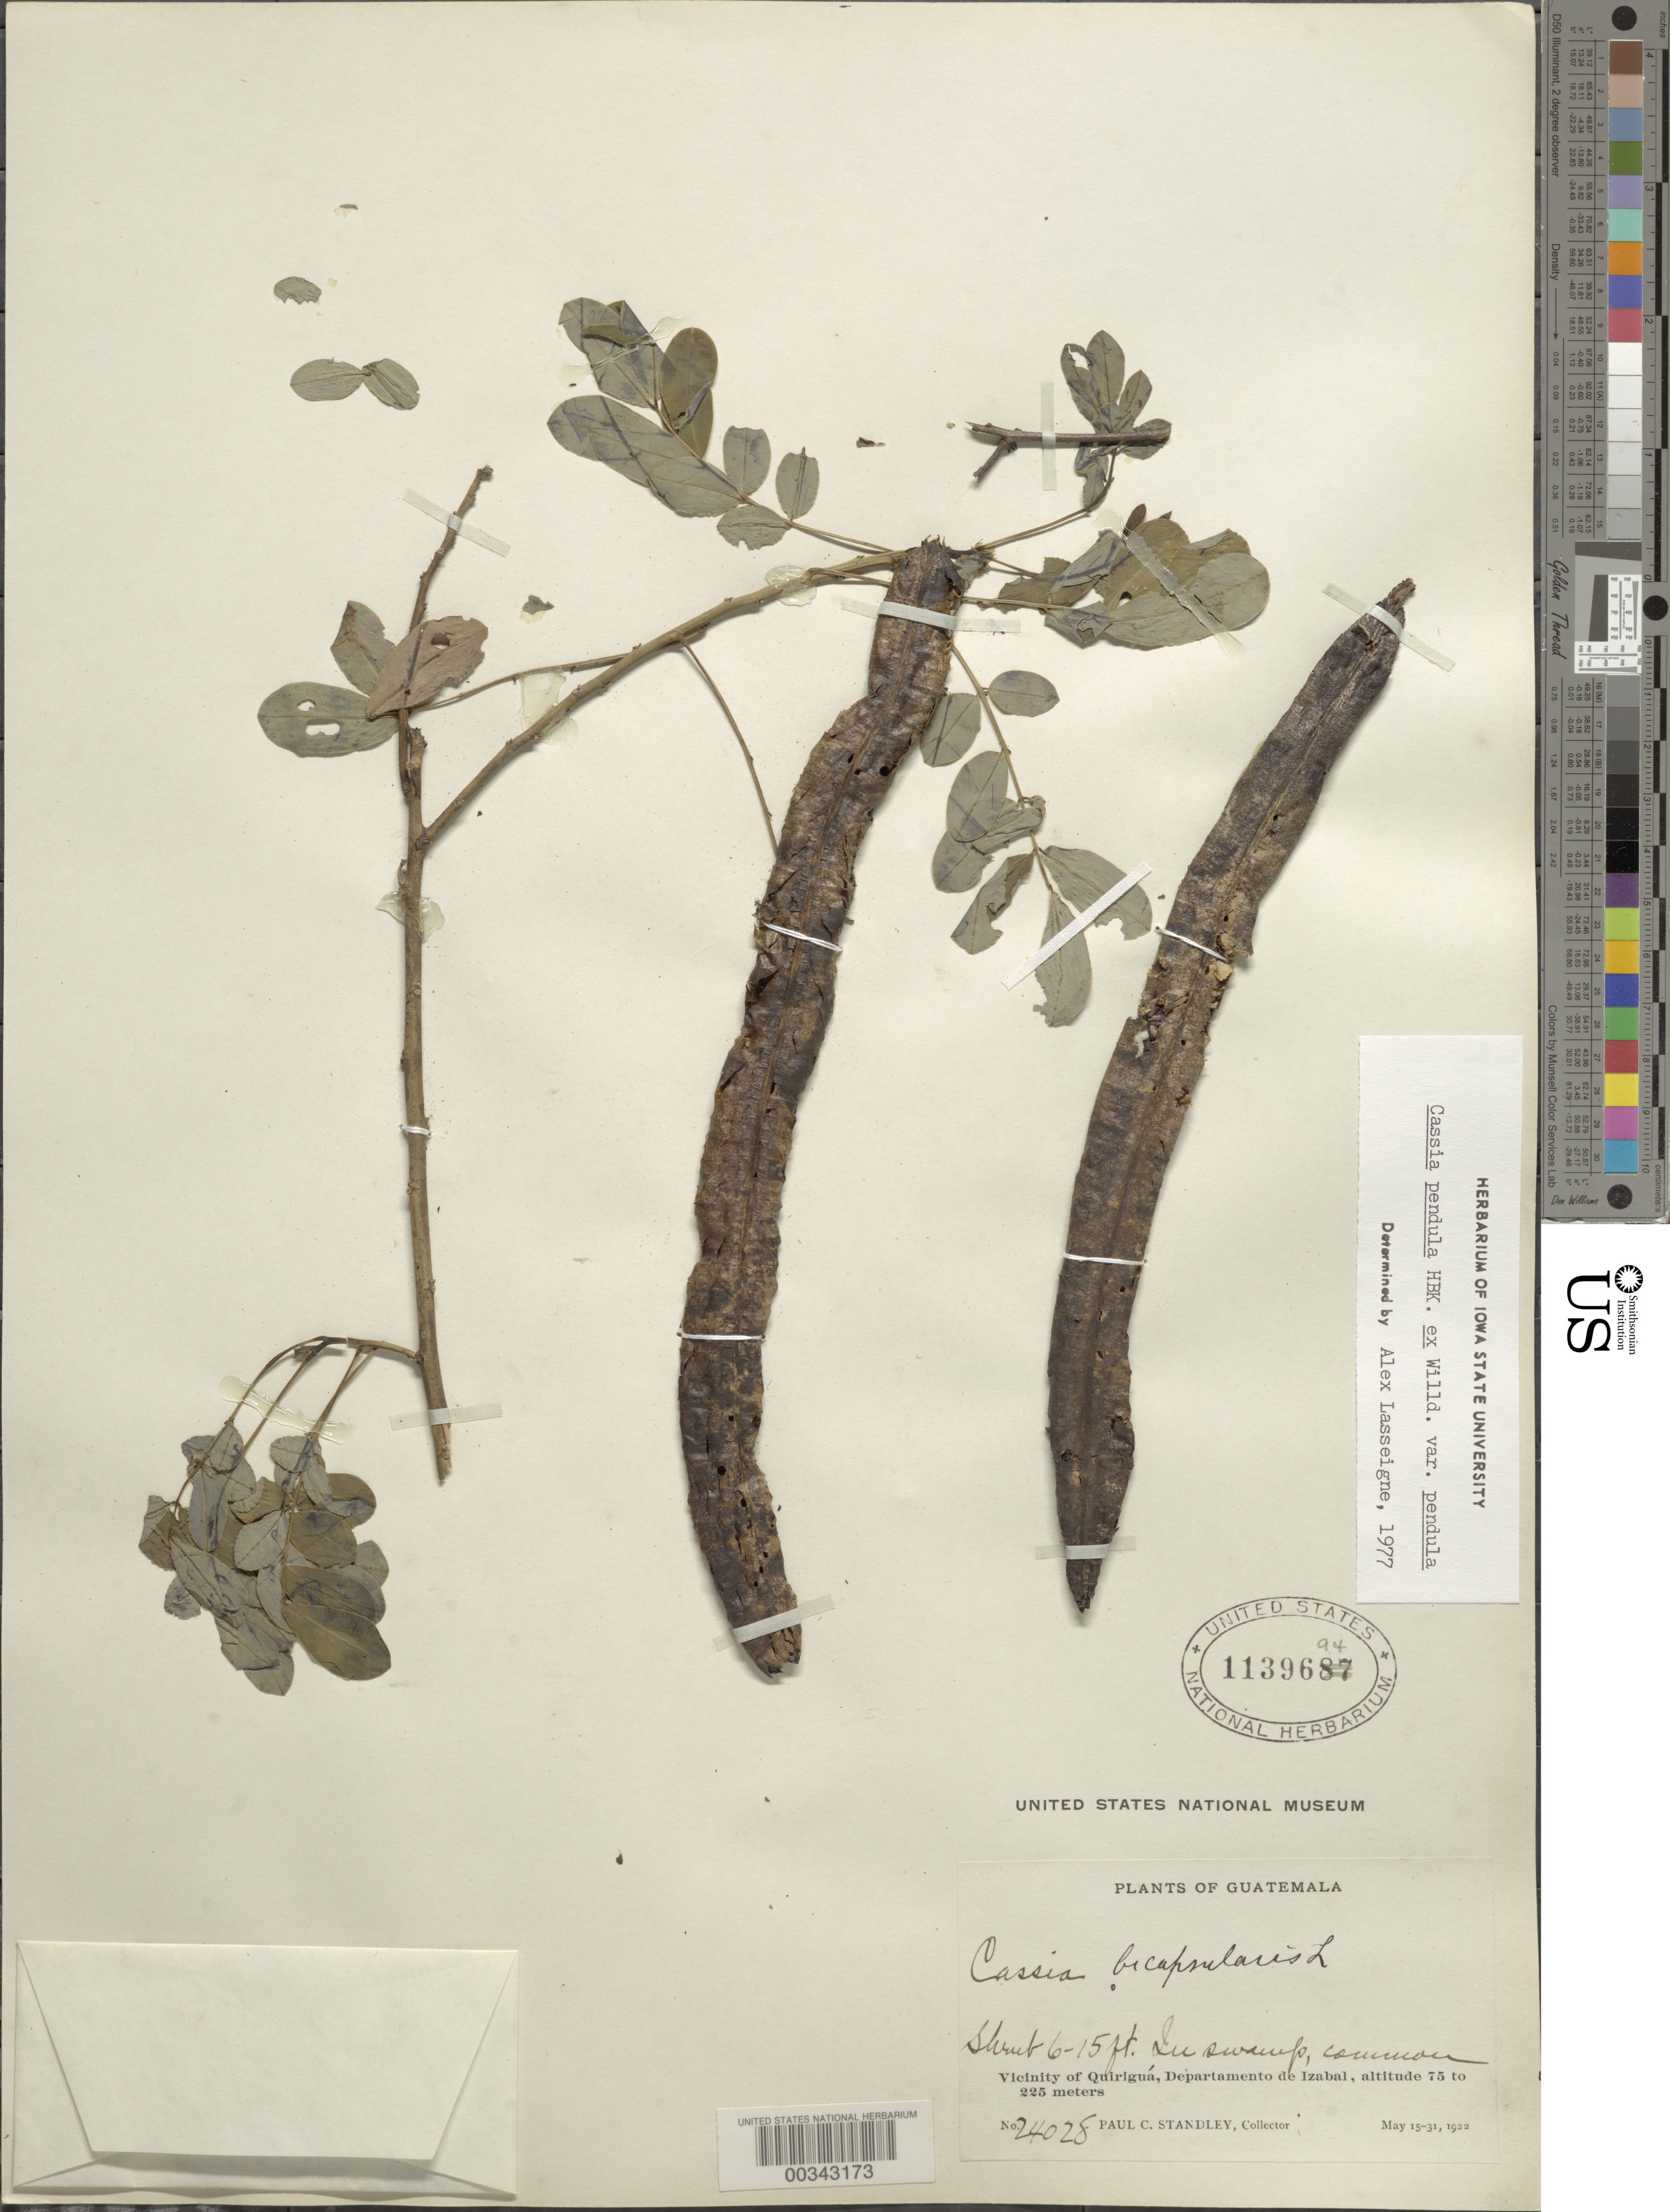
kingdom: Plantae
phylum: Tracheophyta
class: Magnoliopsida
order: Fabales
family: Fabaceae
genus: Senna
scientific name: Senna pendula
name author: (Humb. & Bonpl. ex Willd.) H.S. Irwin & Barneby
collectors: P. C. Standley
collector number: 24028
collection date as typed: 15 May 1922 to 31 May 1922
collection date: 1922-05-15/1922-05-31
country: Guatemala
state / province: Izabal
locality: Vicinity of Quiriguá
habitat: In swamp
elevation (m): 75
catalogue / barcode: US 1139694